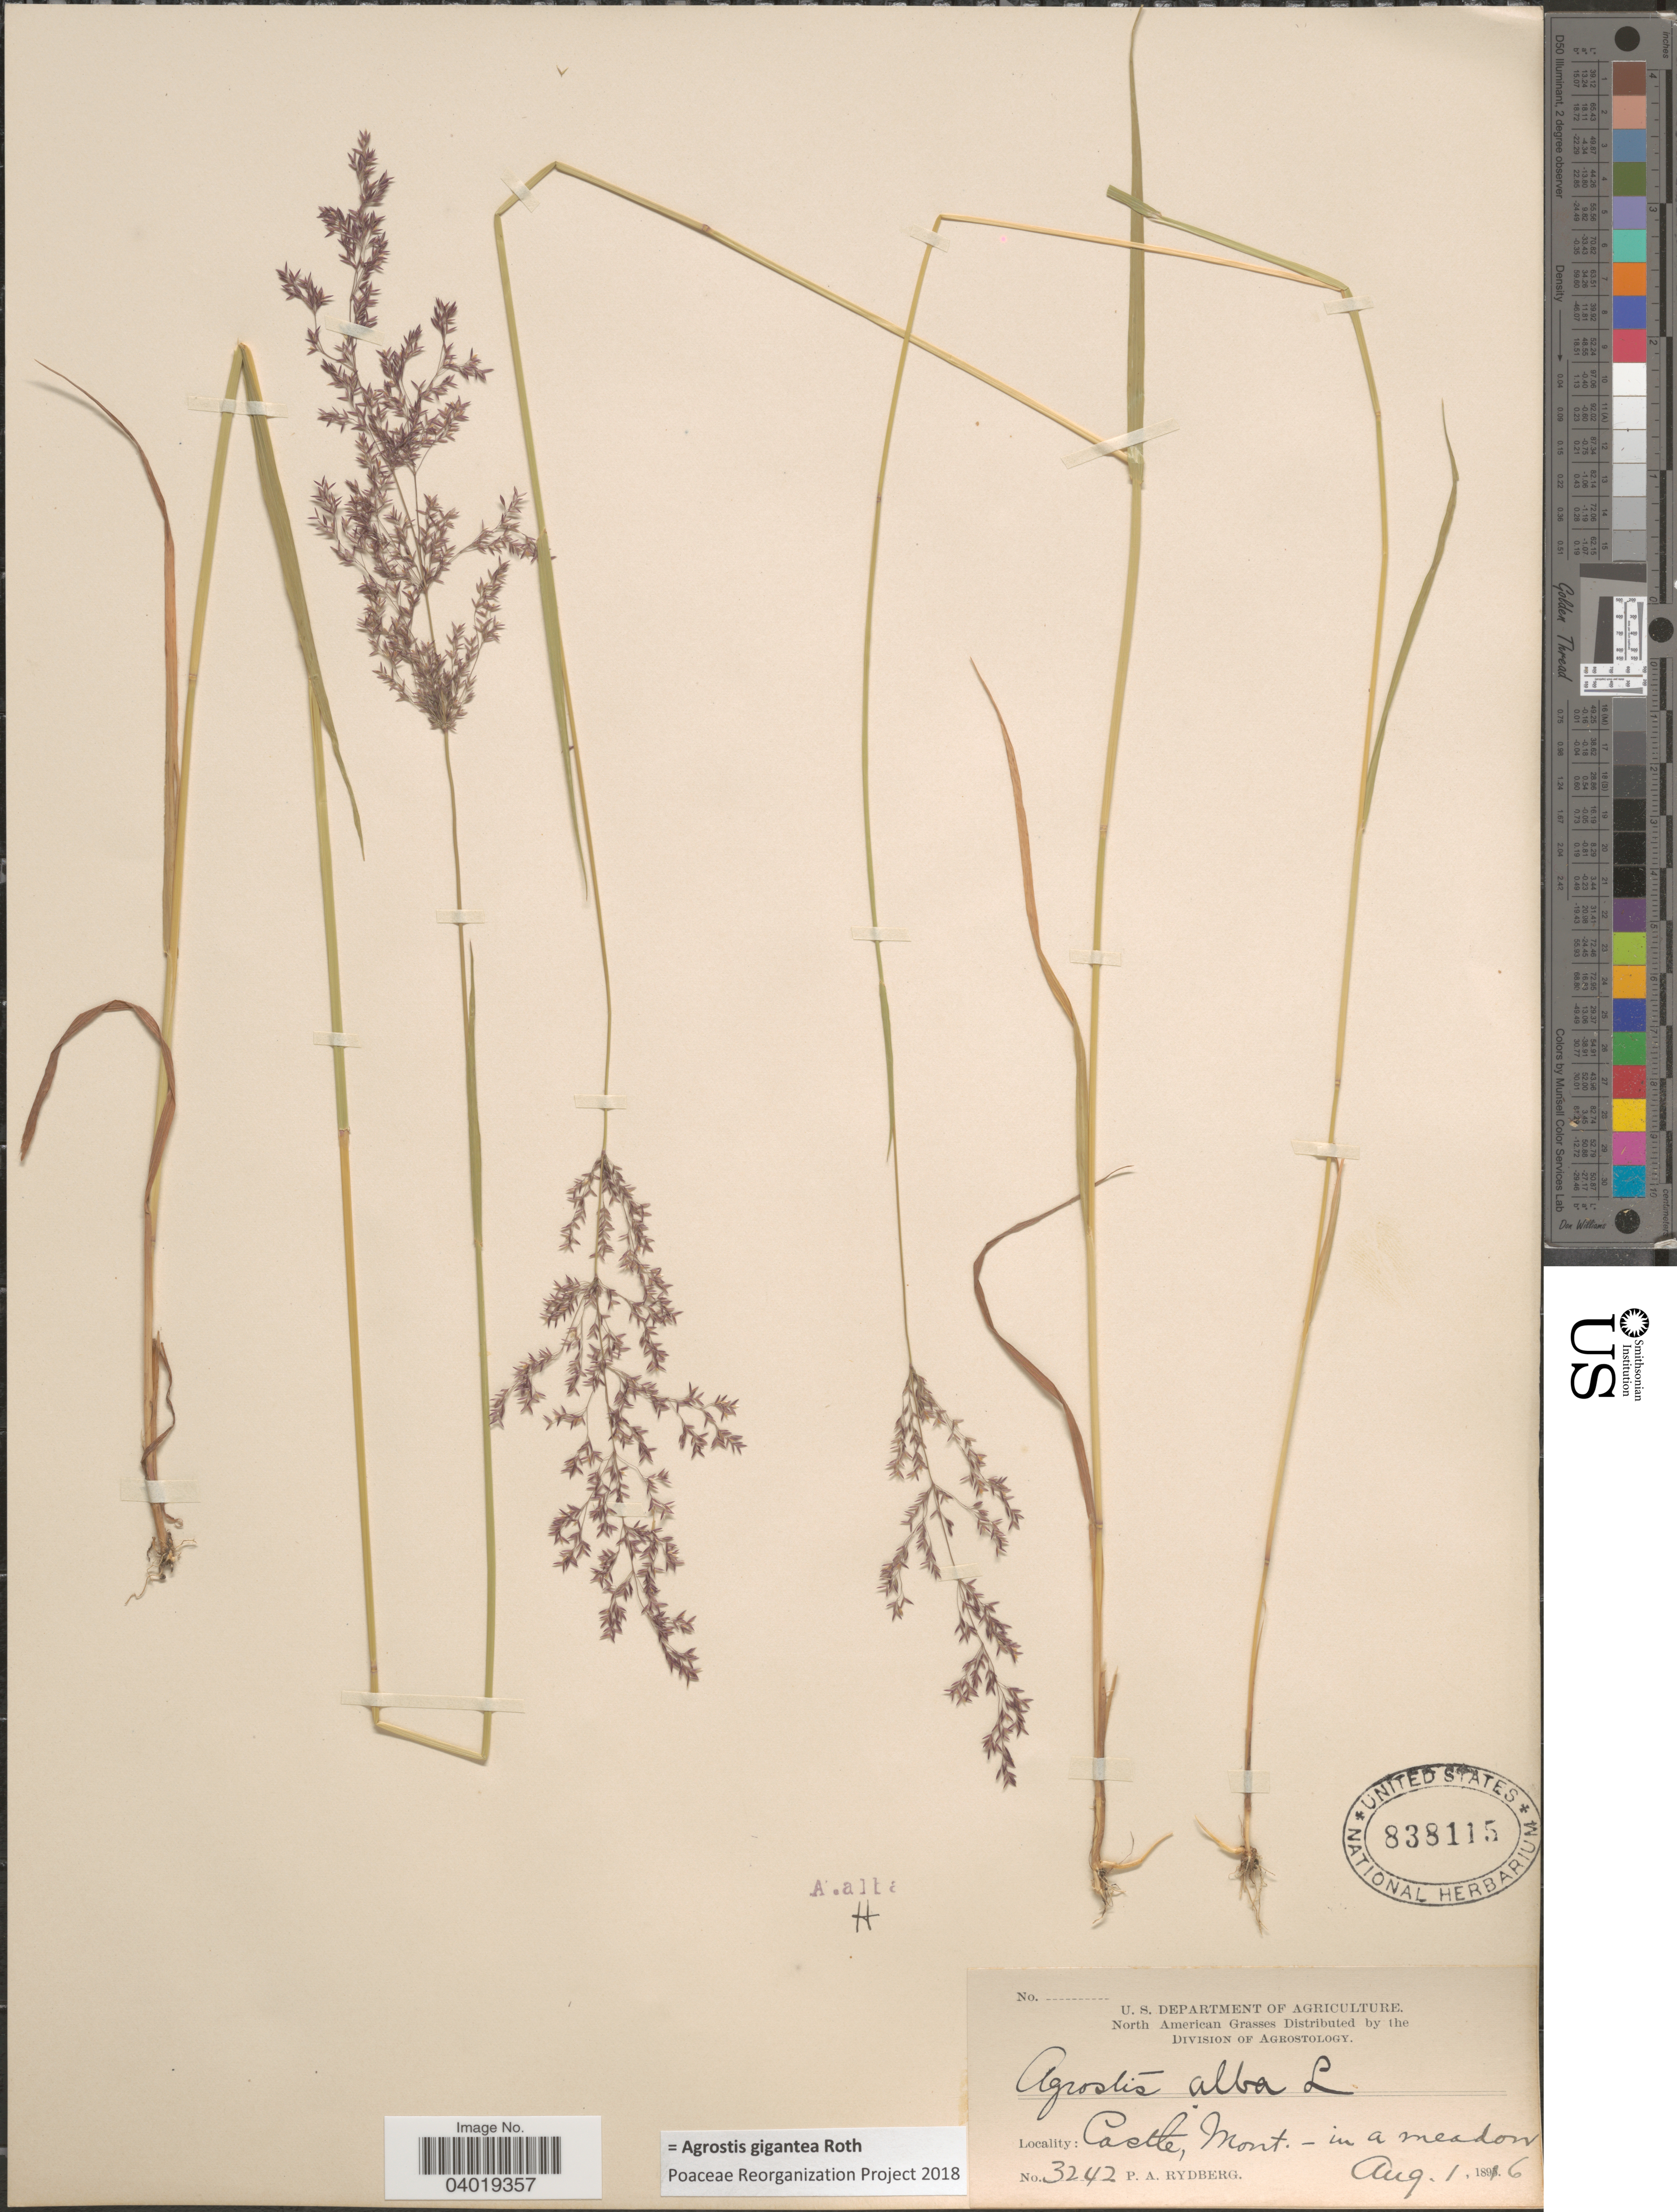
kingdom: Plantae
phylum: Tracheophyta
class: Liliopsida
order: Poales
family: Poaceae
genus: Agrostis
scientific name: Agrostis gigantea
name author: Roth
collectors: P. A. Rydberg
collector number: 3242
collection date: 1896-08-01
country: United States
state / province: Montana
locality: Castle.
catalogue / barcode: US 838115